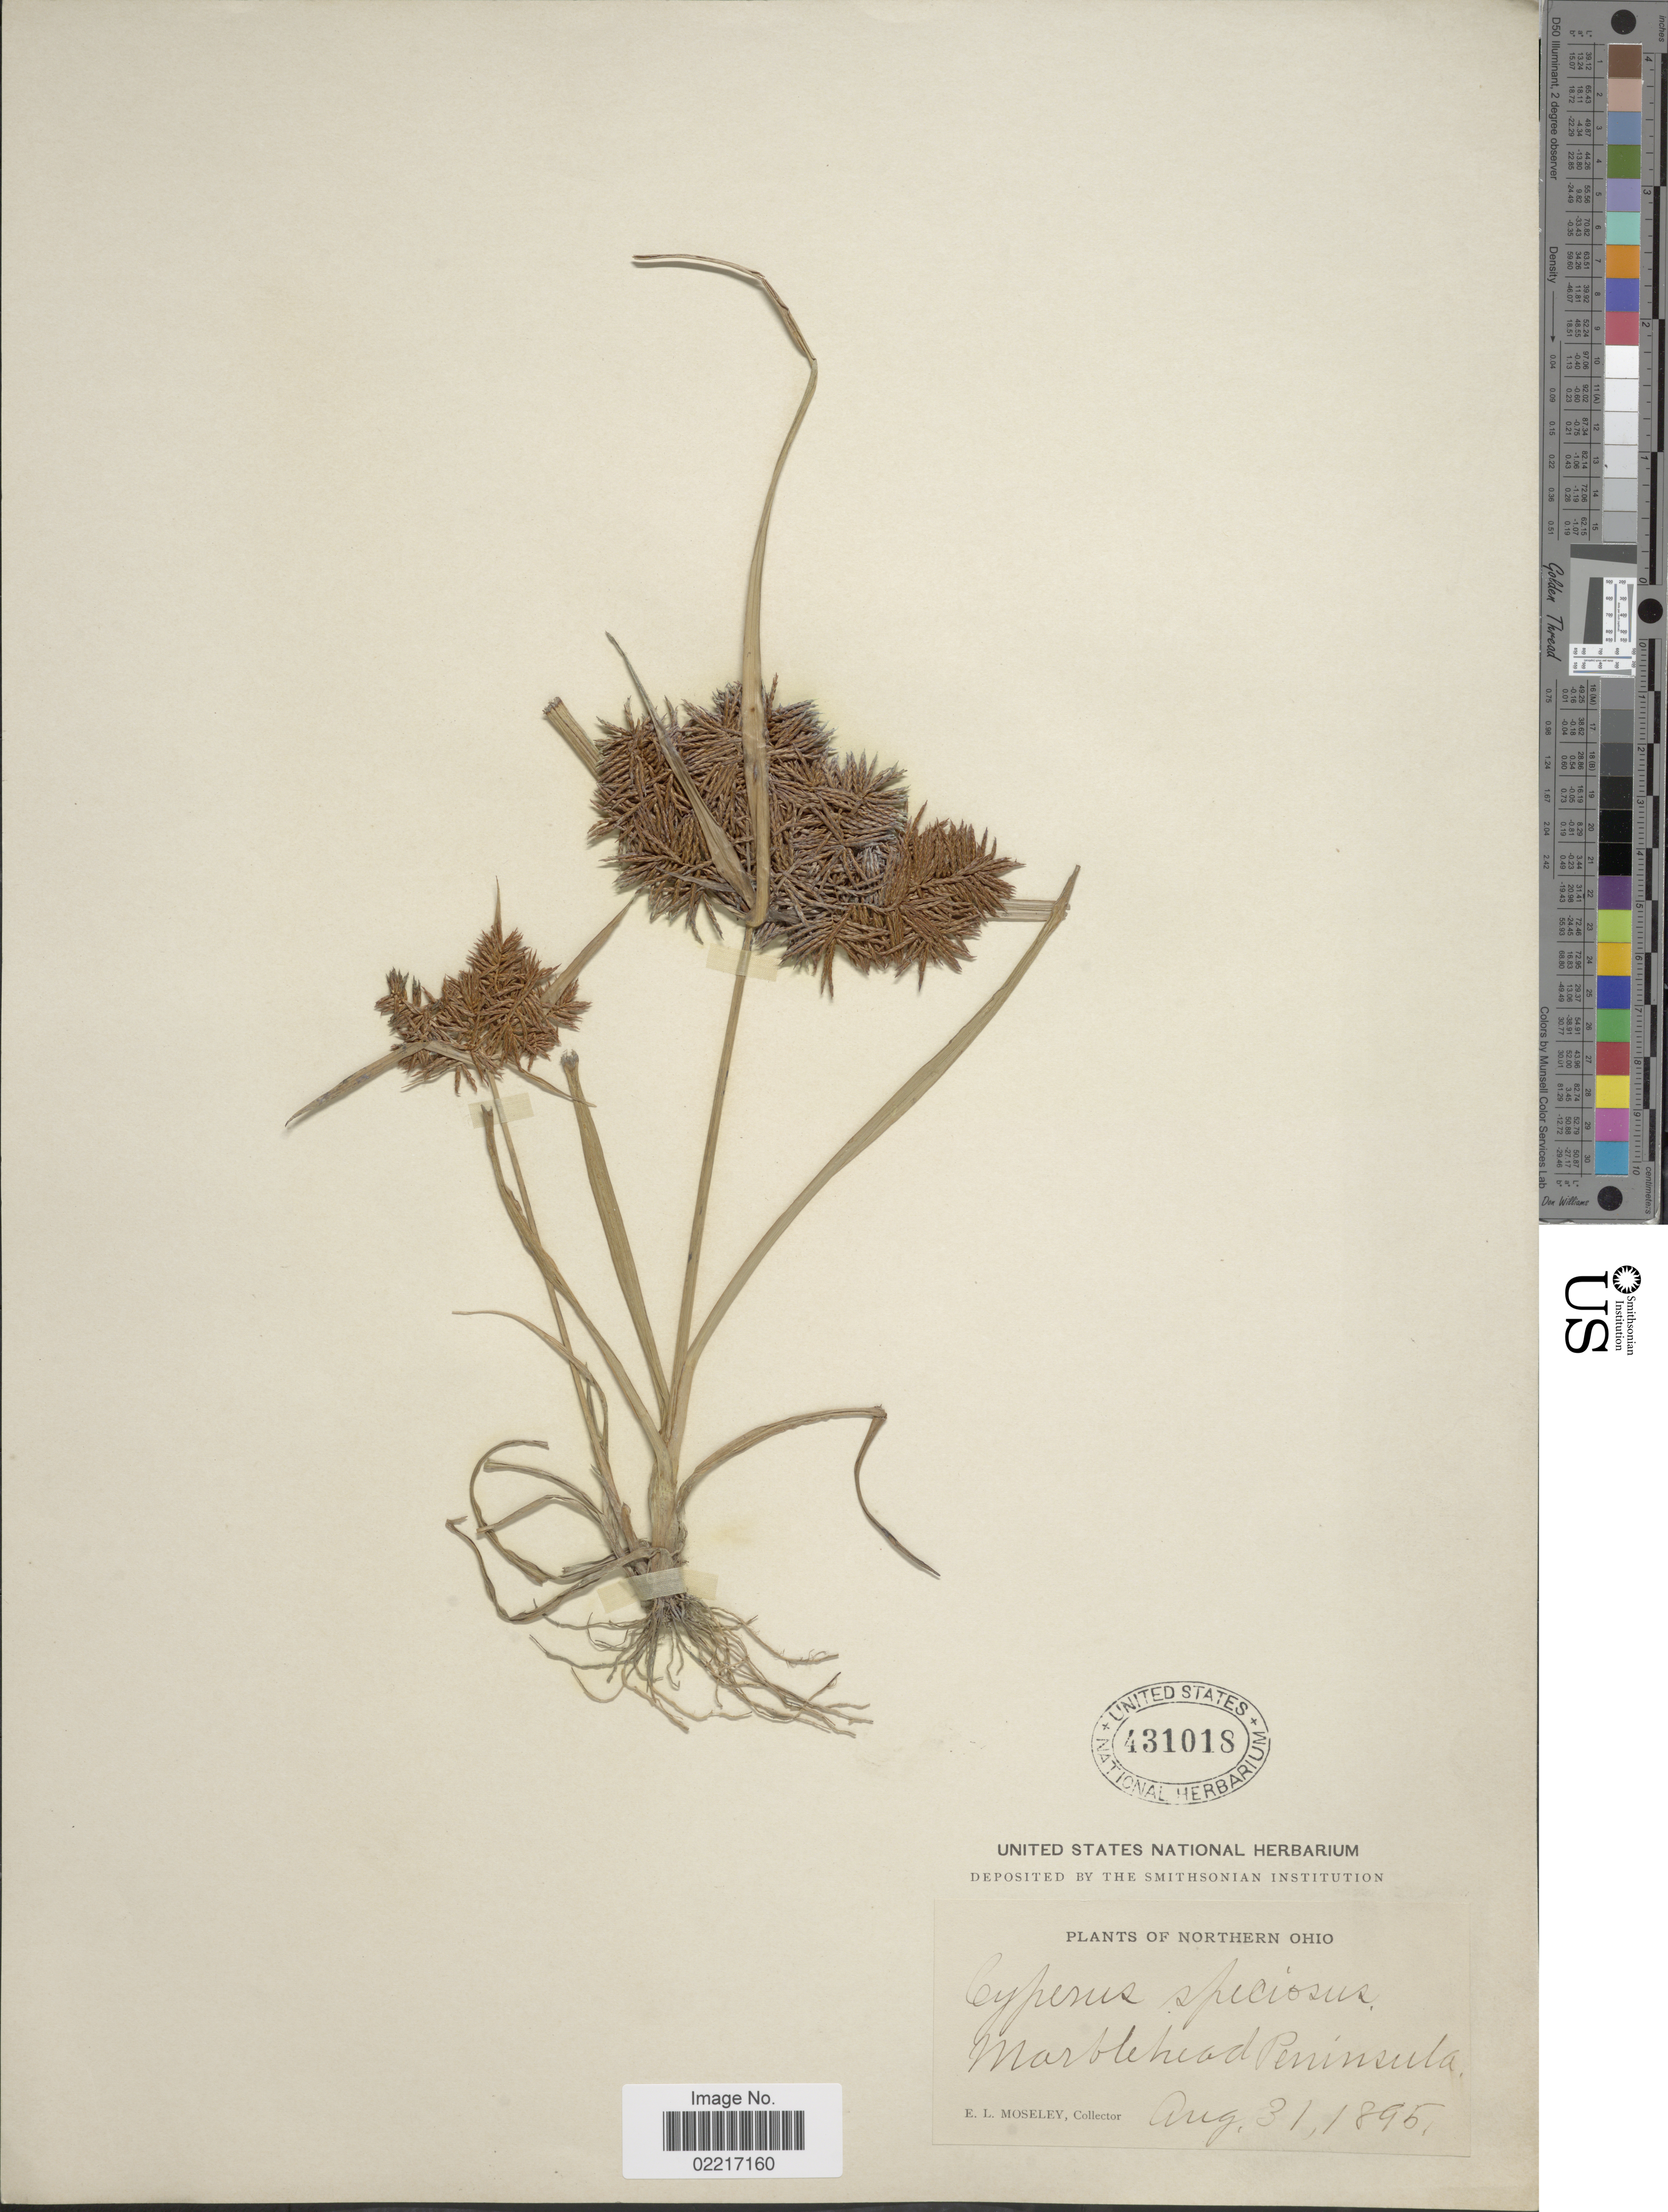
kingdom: Plantae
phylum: Tracheophyta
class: Liliopsida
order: Poales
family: Cyperaceae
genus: Cyperus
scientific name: Cyperus odoratus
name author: L.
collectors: E. Moseley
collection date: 1895-08-31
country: United States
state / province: Ohio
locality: Northern Ohio, Marblehead Peninsula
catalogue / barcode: US 431018